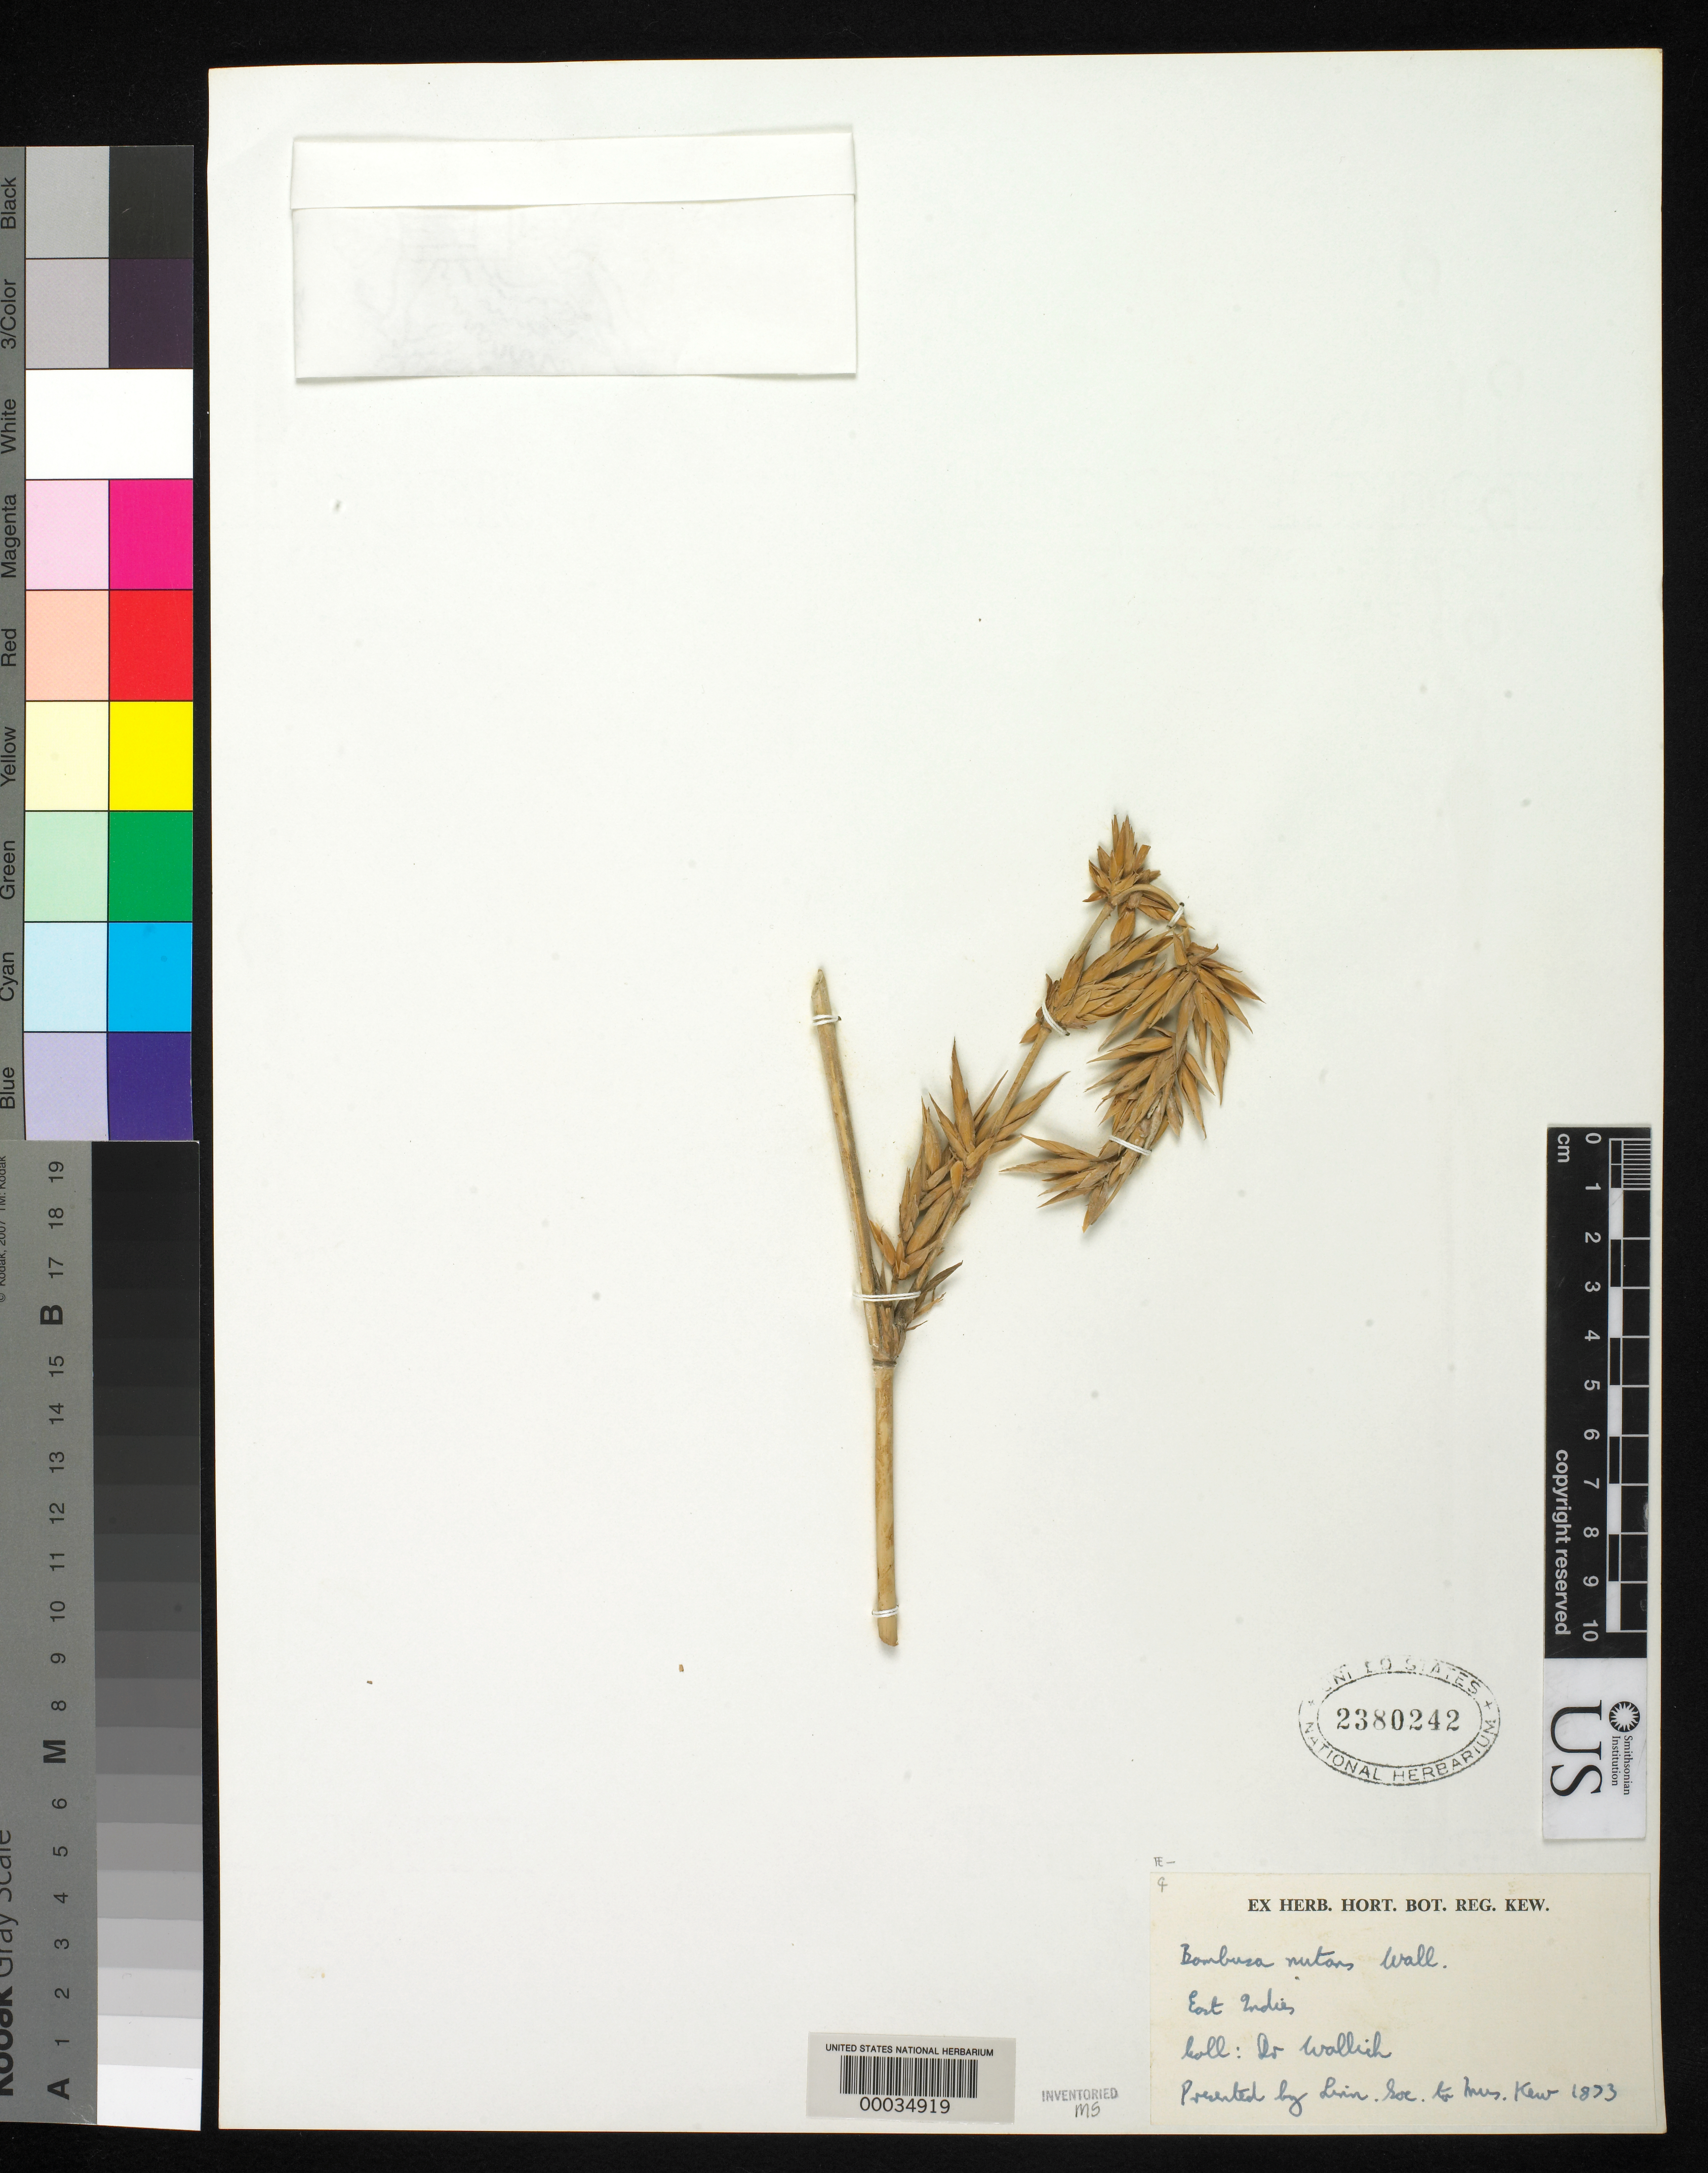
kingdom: Plantae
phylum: Tracheophyta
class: Liliopsida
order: Poales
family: Poaceae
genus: Bambusa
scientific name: Bambusa nutans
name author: Wall. ex Munro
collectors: -- Wallich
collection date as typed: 1873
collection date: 1873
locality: East Indies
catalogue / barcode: US 2380242